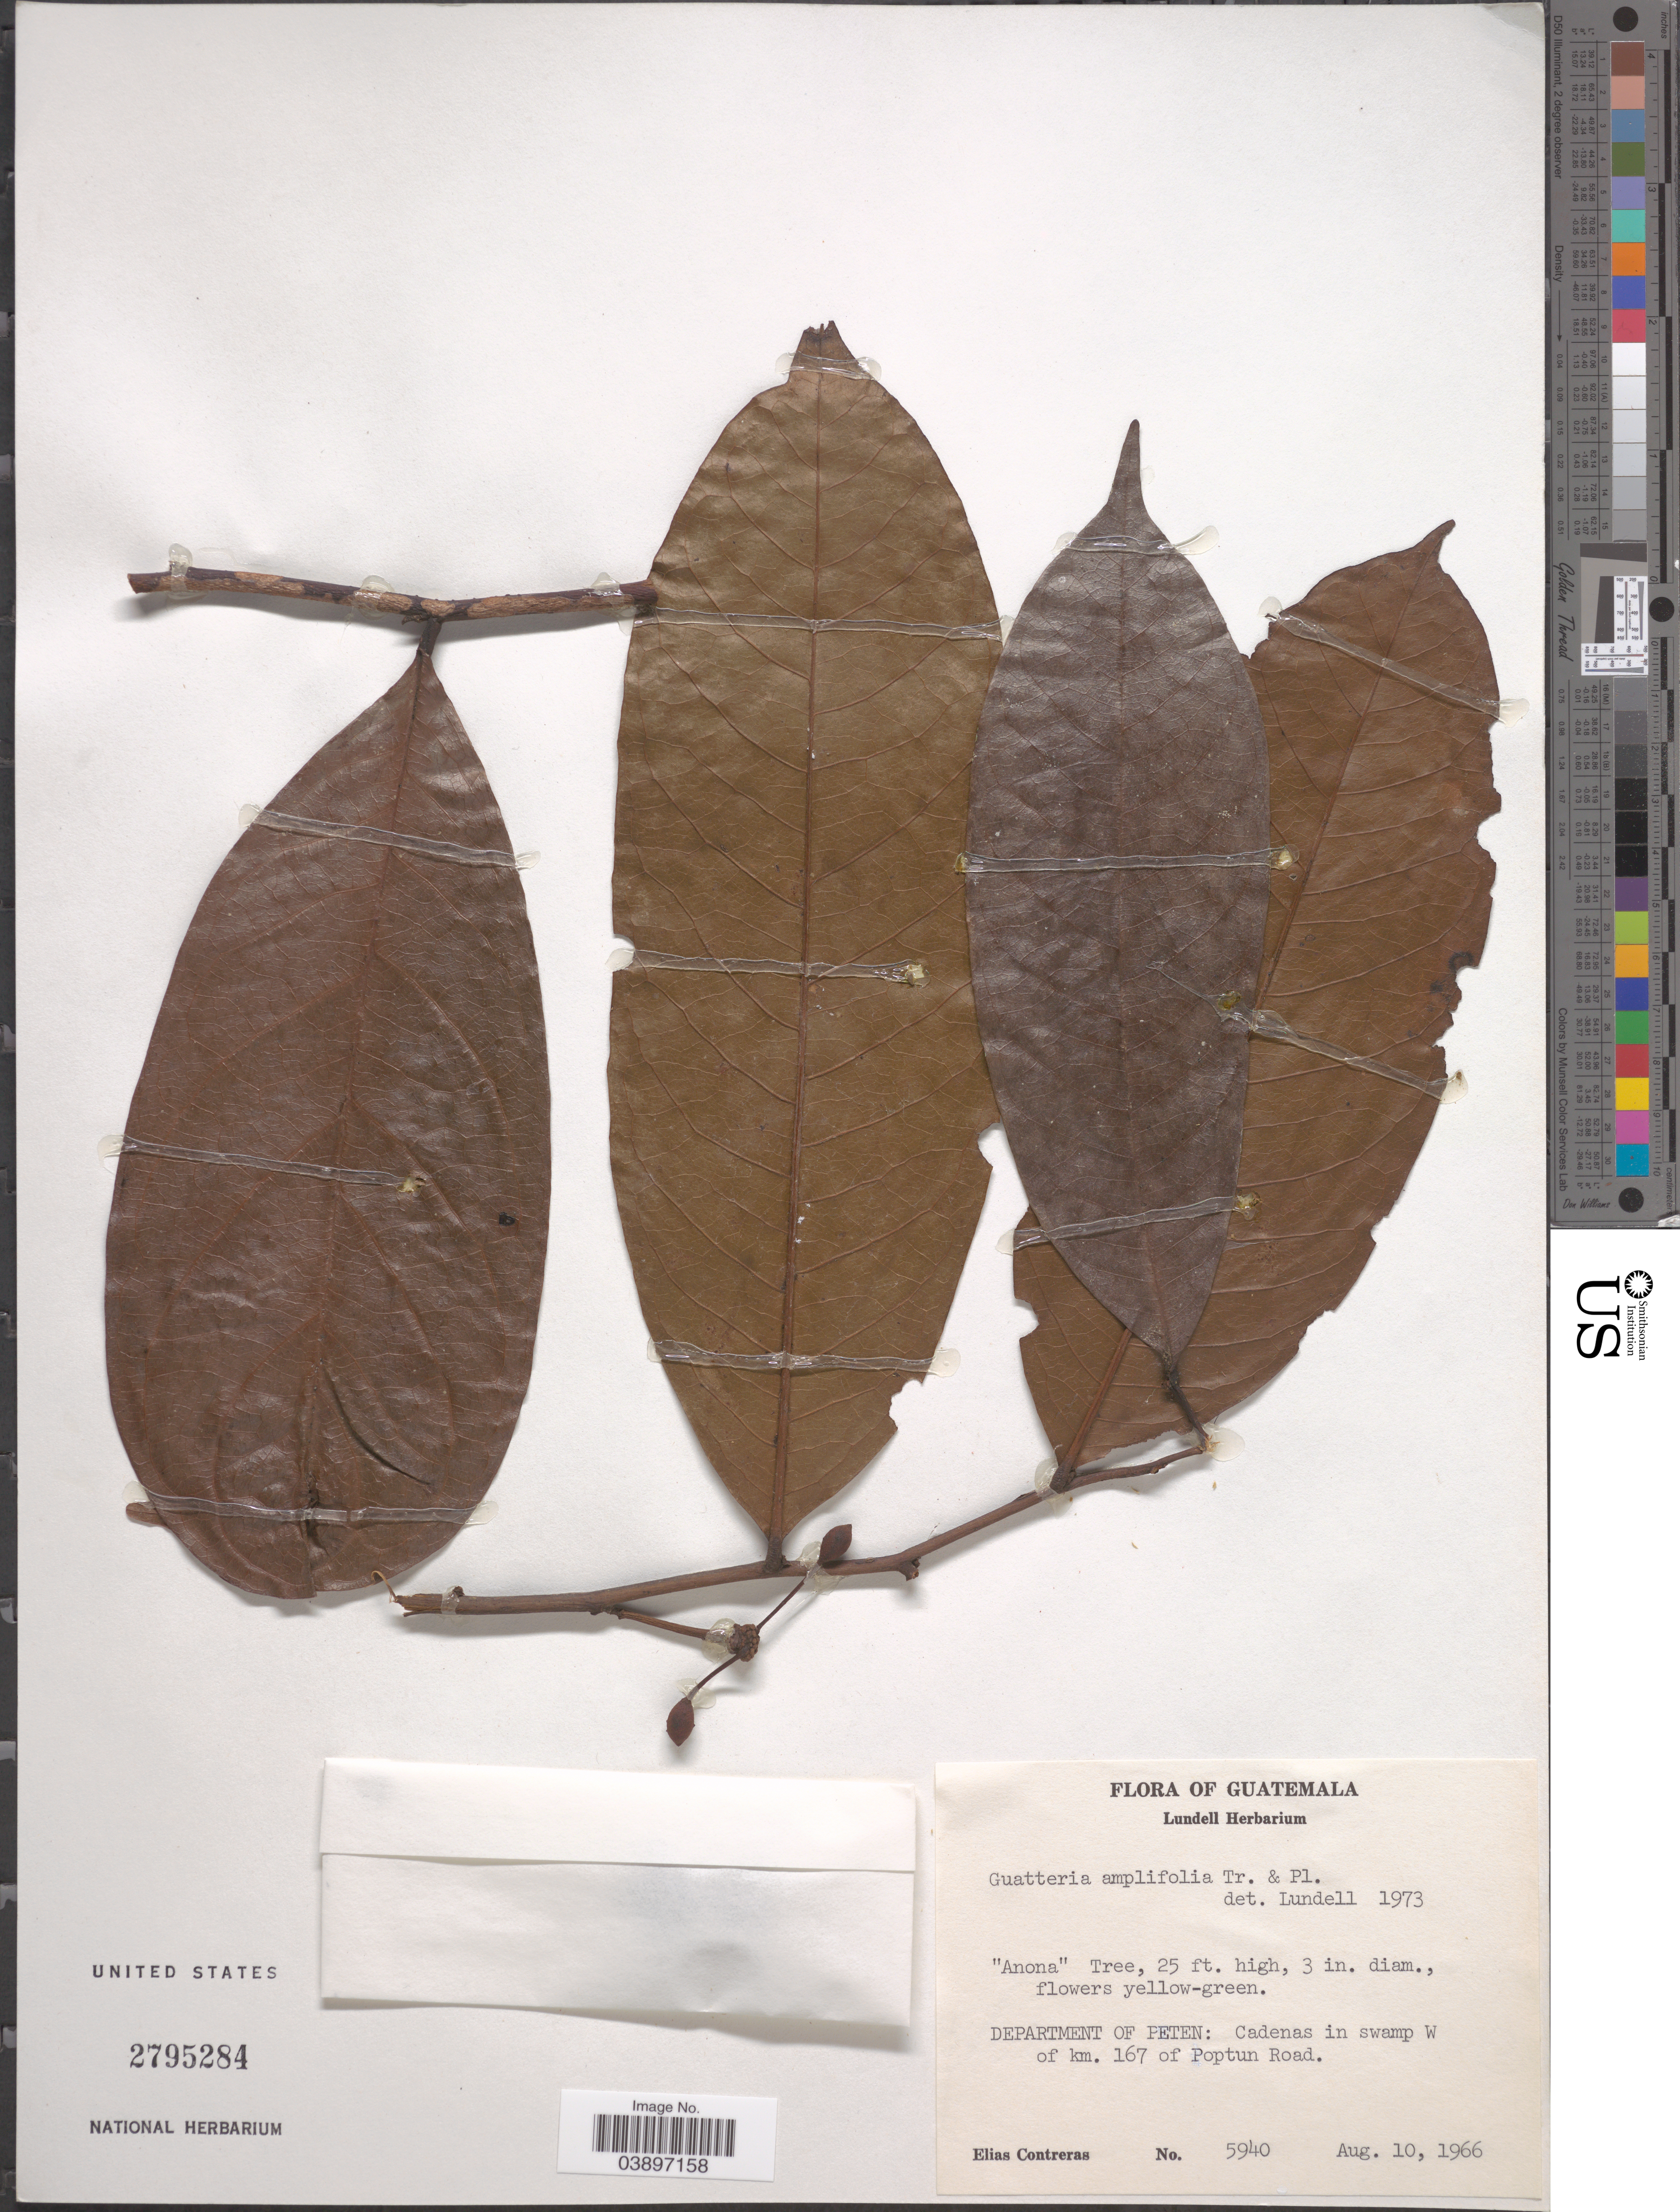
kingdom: Plantae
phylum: Tracheophyta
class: Magnoliopsida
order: Magnoliales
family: Annonaceae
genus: Guatteria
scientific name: Guatteria amplifolia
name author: Triana & Planch.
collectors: E. Contreras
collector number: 5940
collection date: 1966-08-10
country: Guatemala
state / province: El Peten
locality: Department of Peten: Cadenas in swamp W of km. 167 of Poptun Road.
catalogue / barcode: US 2795284